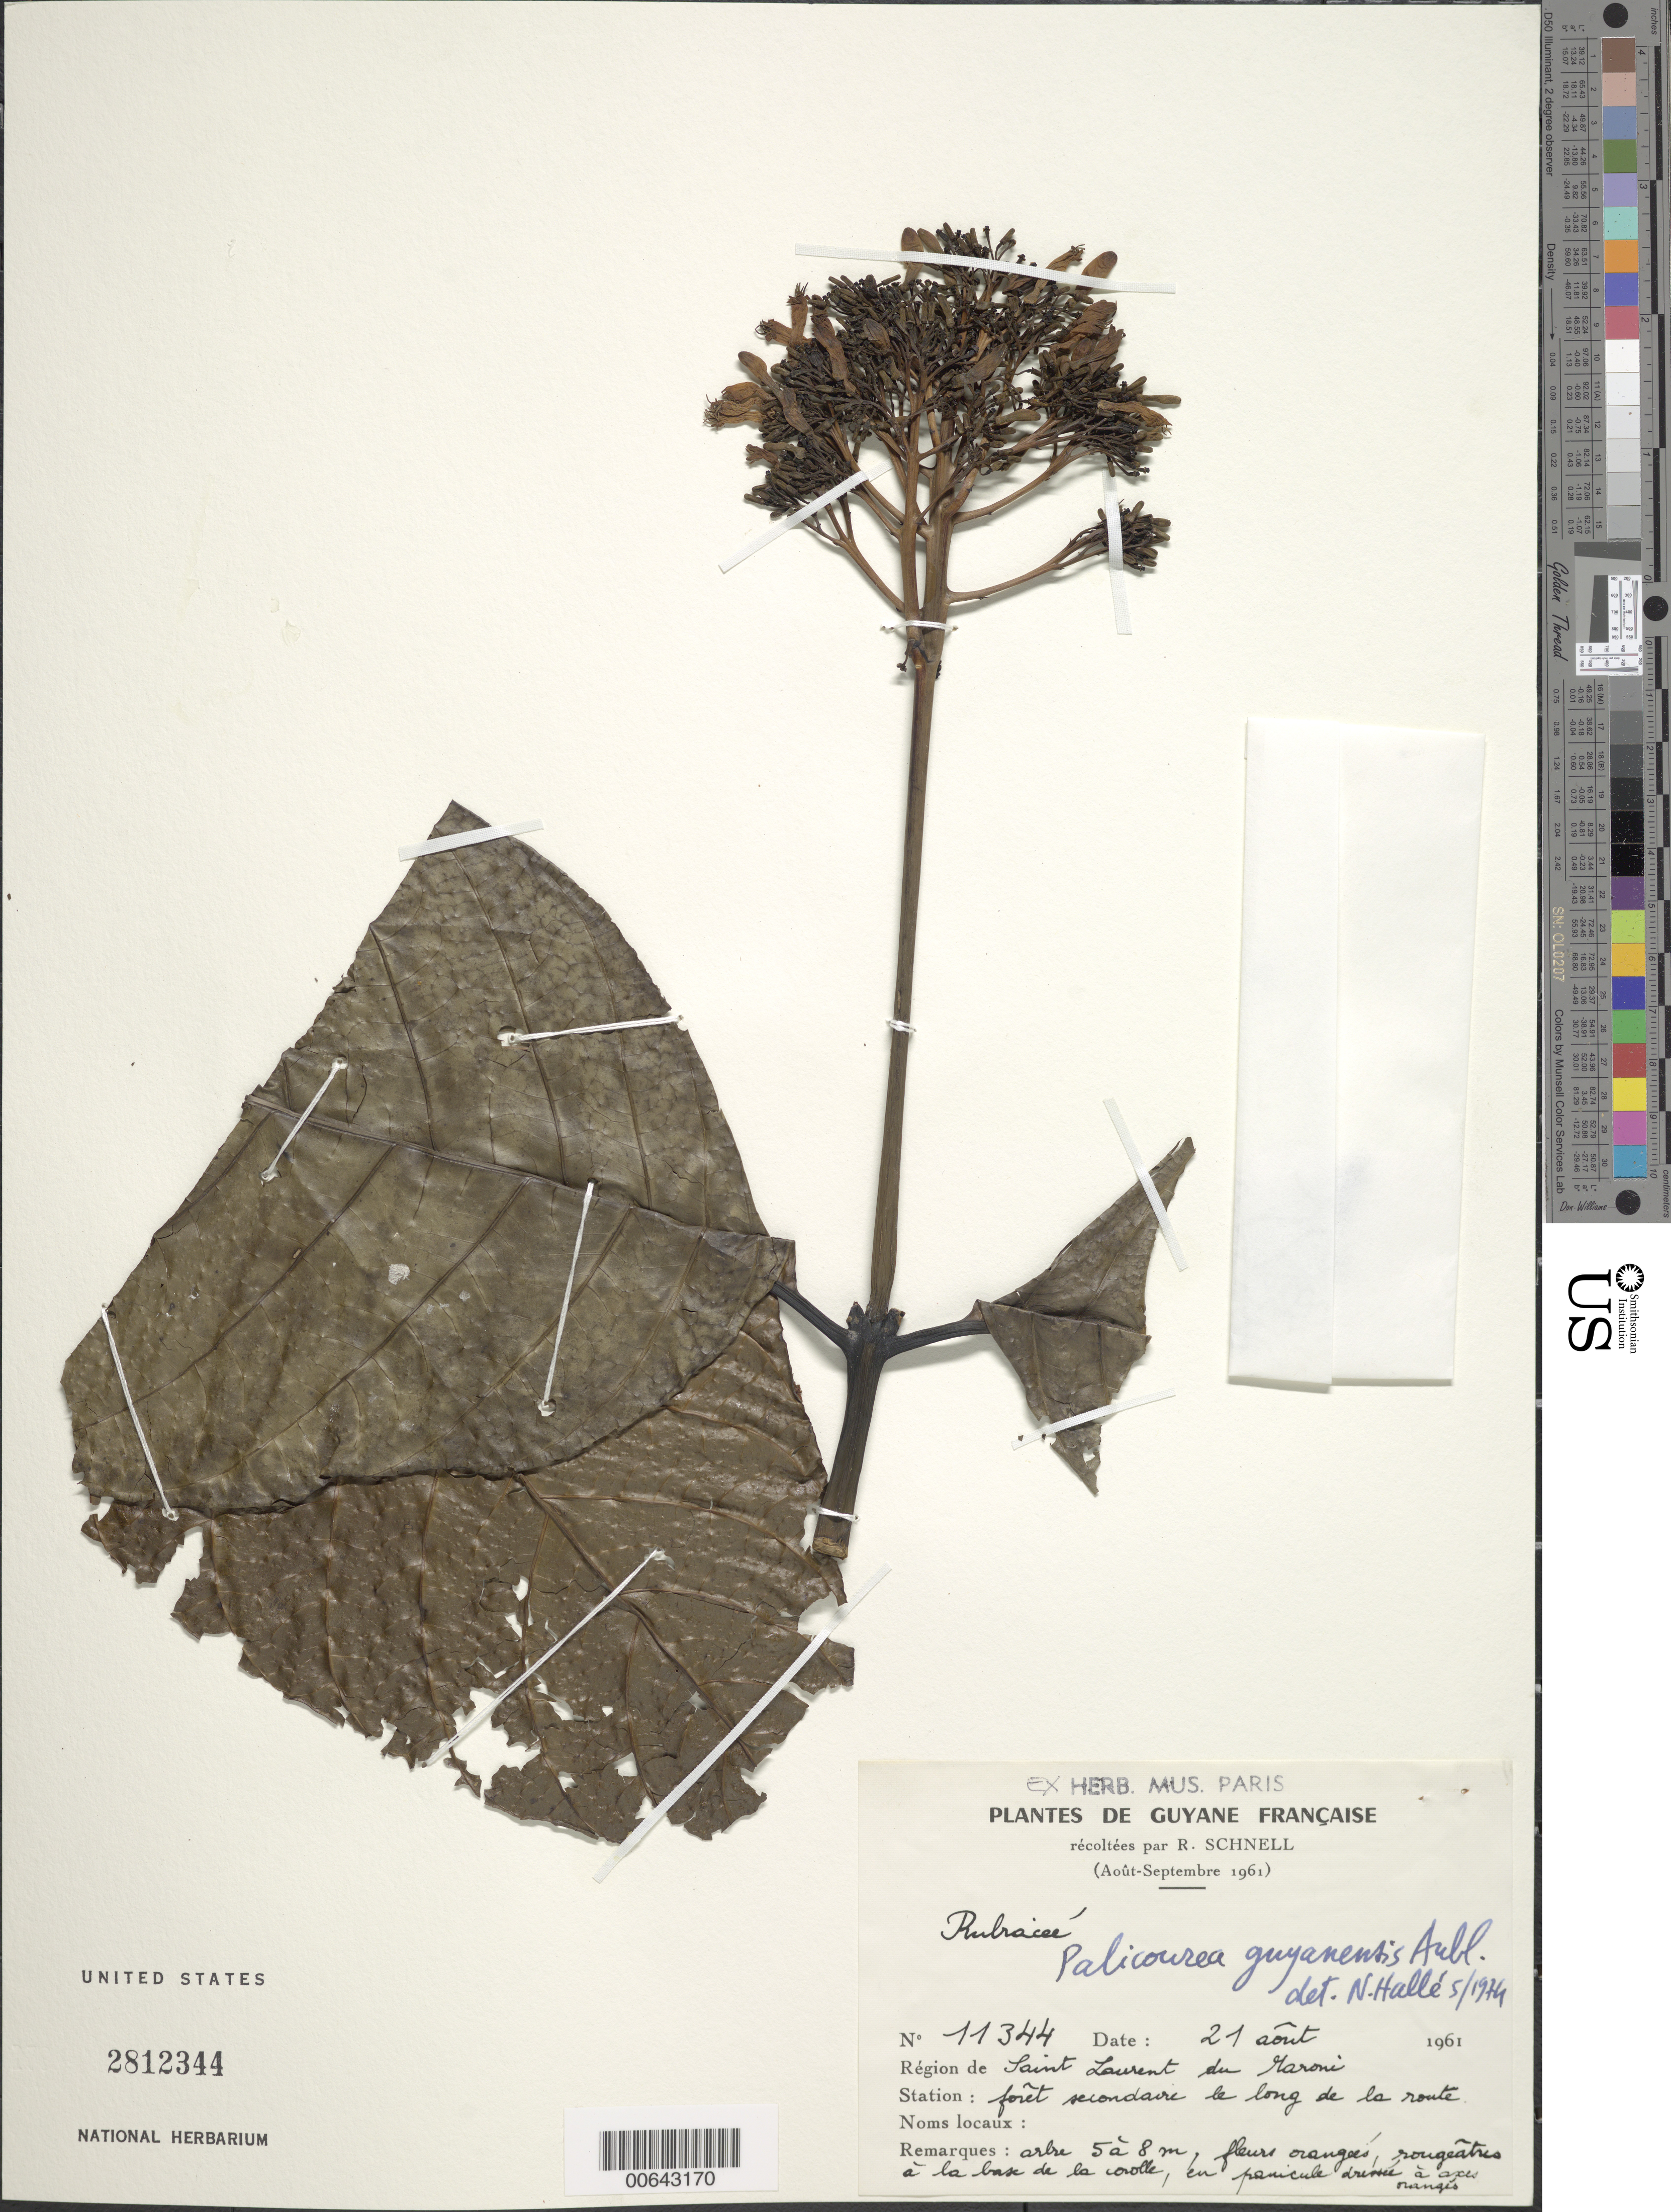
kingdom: Plantae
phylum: Tracheophyta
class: Magnoliopsida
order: Gentianales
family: Rubiaceae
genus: Palicourea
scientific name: Palicourea guianensis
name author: Aubl.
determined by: Hallé, N.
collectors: R. A. Schnell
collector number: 11344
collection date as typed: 21-Aug-61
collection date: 1961-08-21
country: French Guiana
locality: Saint-Laurent du Maroni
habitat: Foret secondaires de long de la route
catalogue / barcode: US 2812344